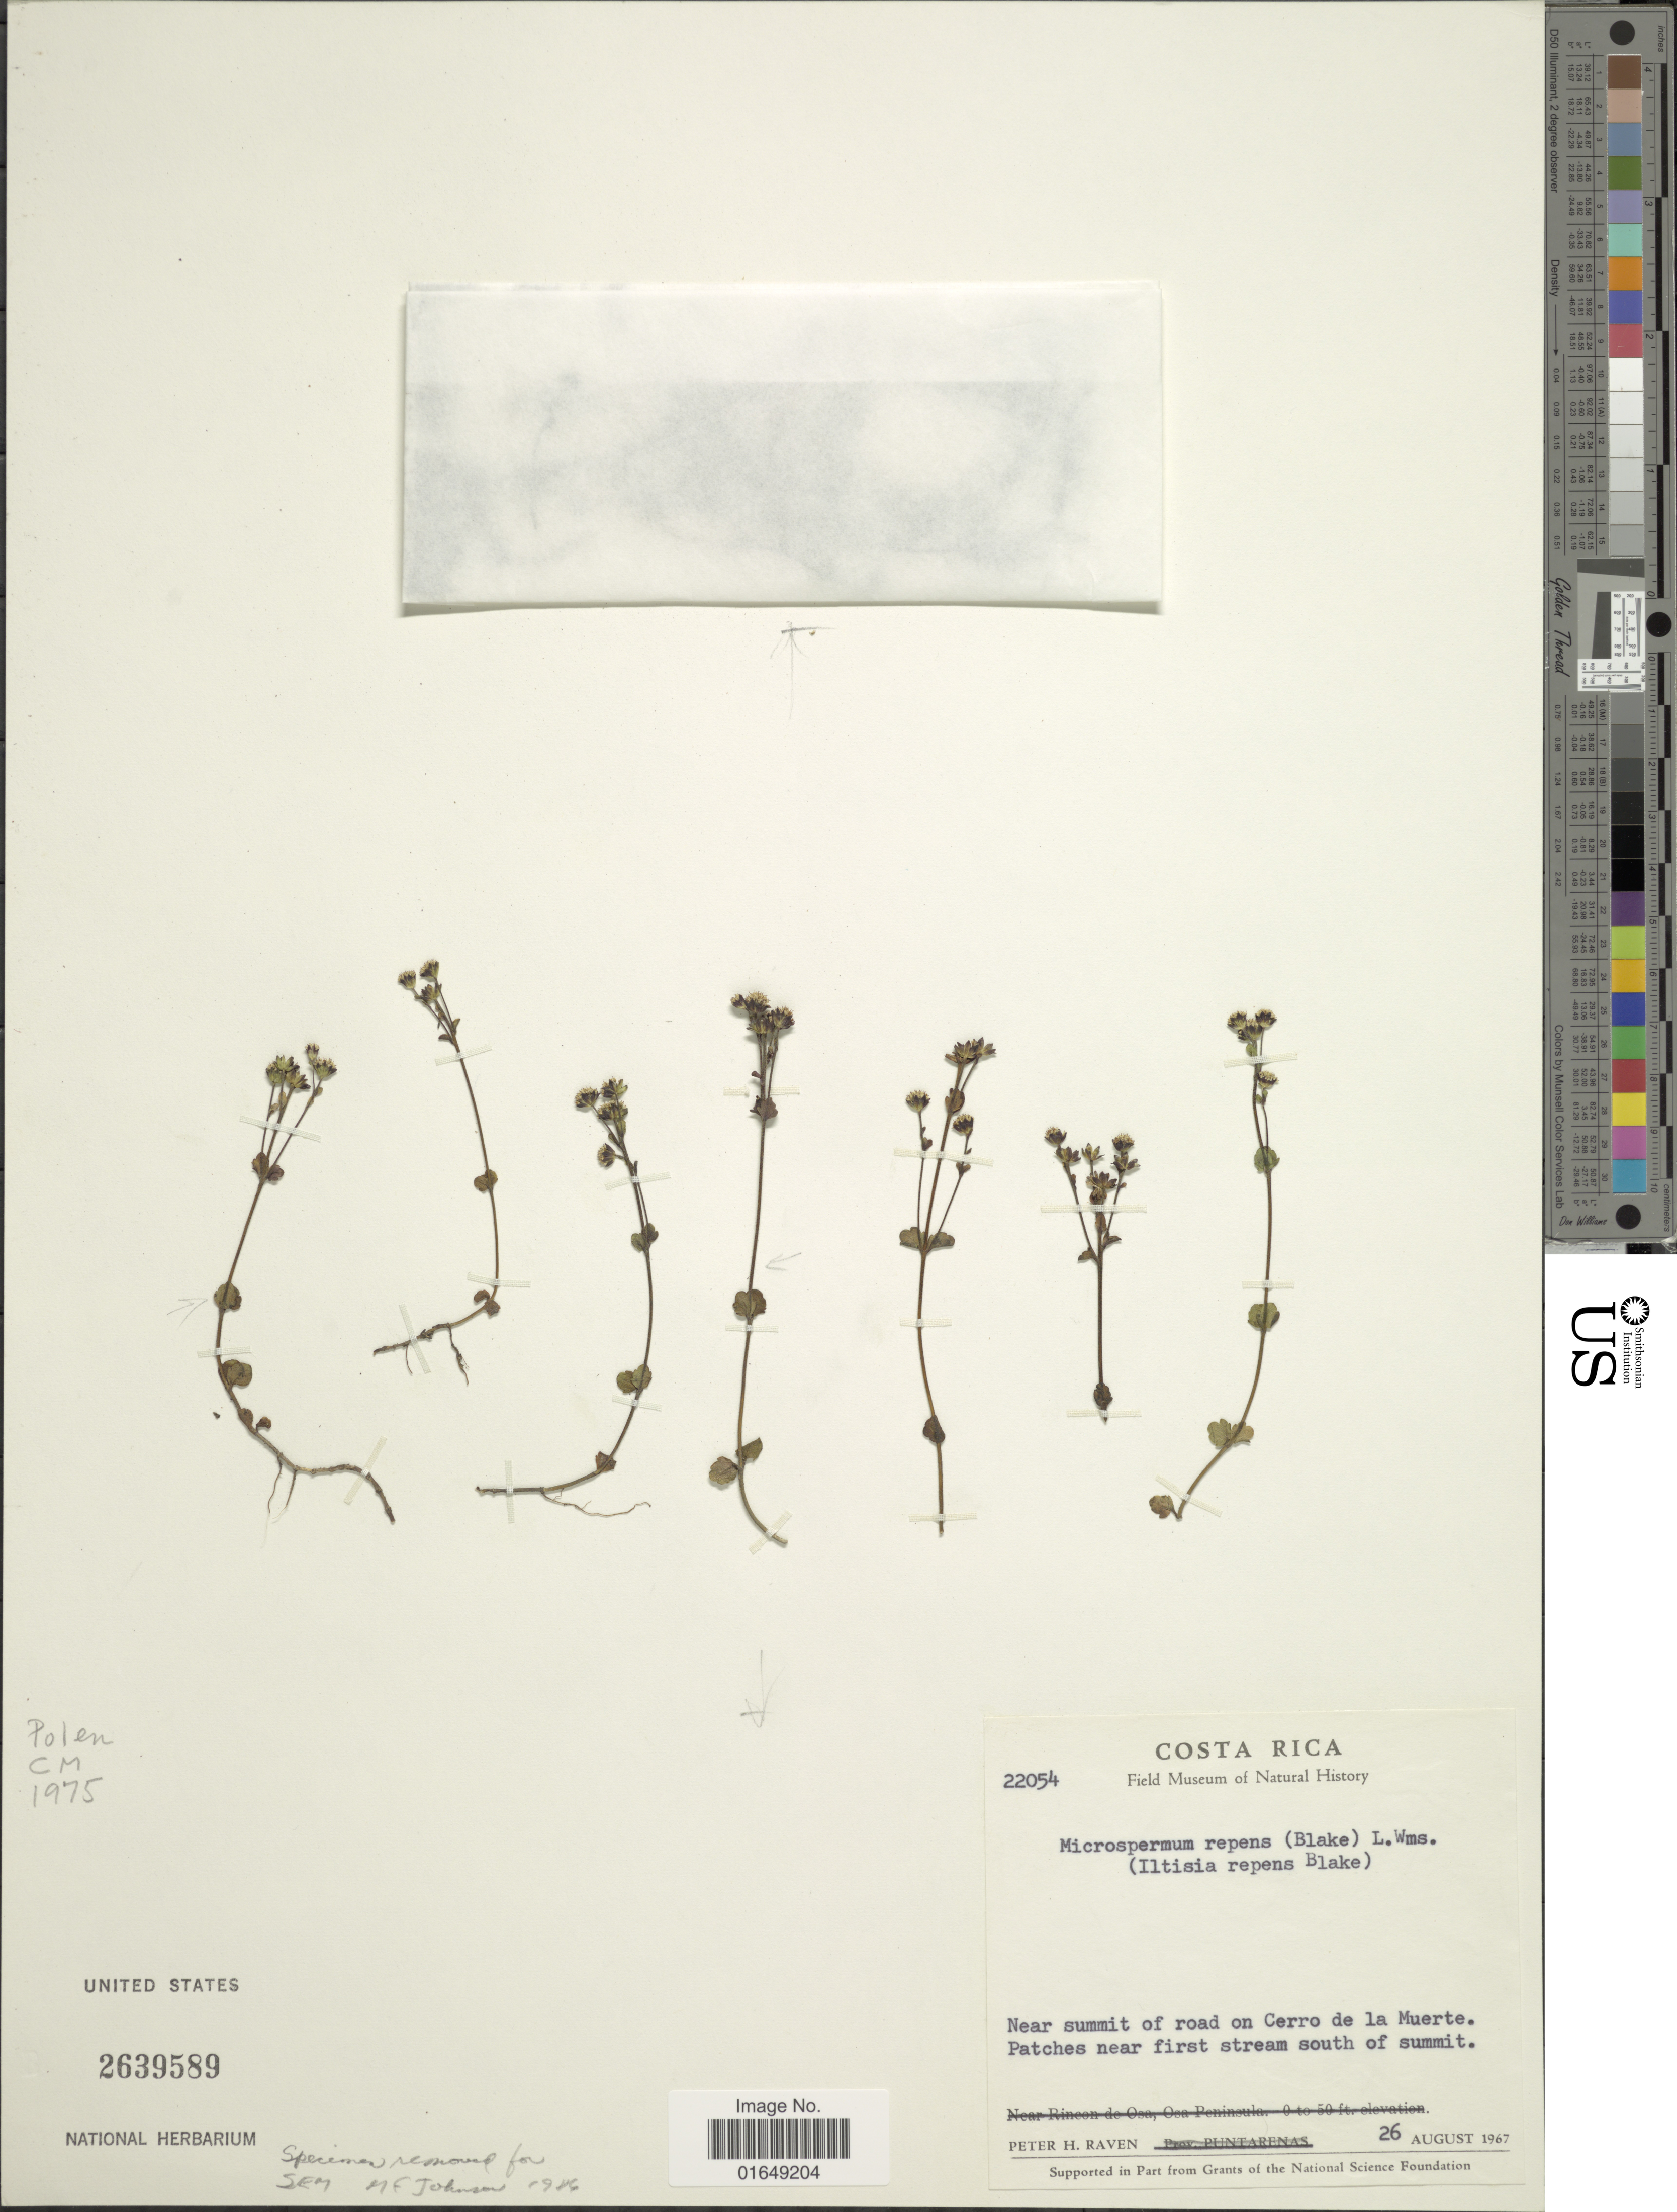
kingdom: Plantae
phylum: Tracheophyta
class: Magnoliopsida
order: Asterales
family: Asteraceae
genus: Iltisia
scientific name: Iltisia repens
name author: S.F. Blake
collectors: P. Raven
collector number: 22054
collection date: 1967-08-26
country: Costa Rica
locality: Near summit of road on Cerro de la Muerte, Patches near first stream south of summit.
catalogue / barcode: US 2639589